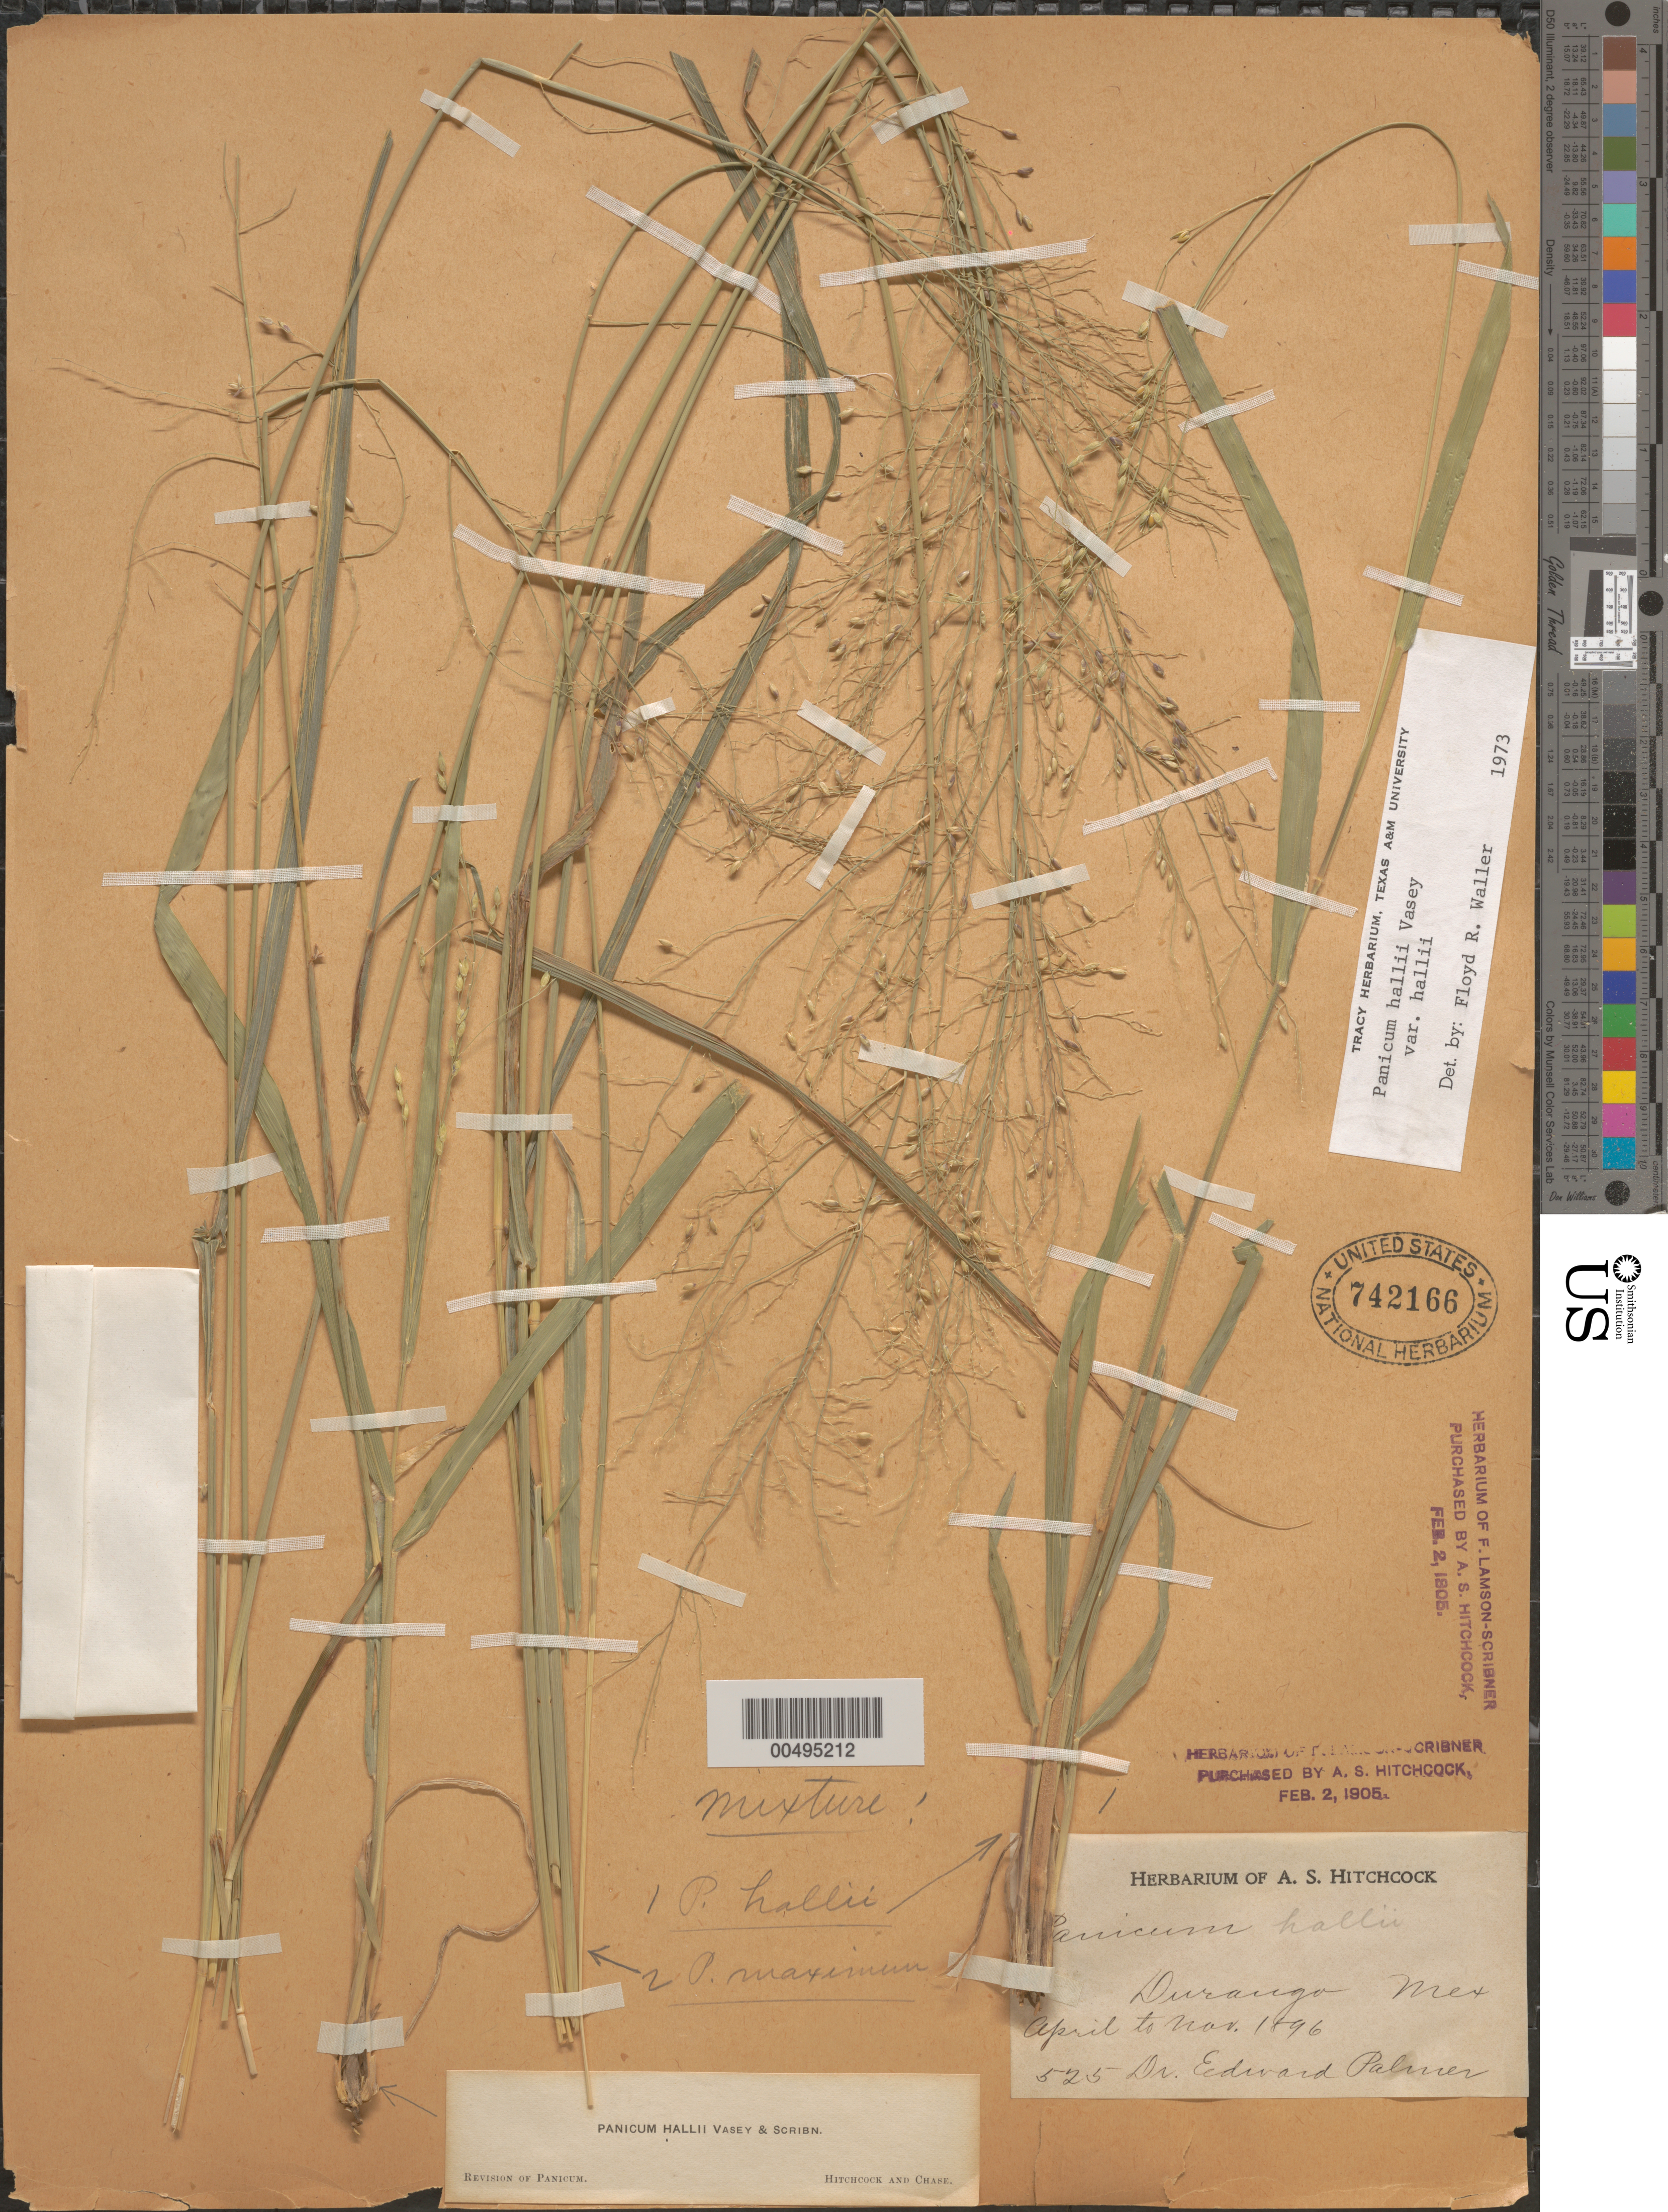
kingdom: Plantae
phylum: Tracheophyta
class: Liliopsida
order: Poales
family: Poaceae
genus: Panicum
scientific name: Panicum hallii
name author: Vasey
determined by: Waller, F. R.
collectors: E. Palmer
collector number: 525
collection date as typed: Apr 1896 to Nov 1896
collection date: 1896-04/1896-11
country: Mexico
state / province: Durango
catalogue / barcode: US 742166